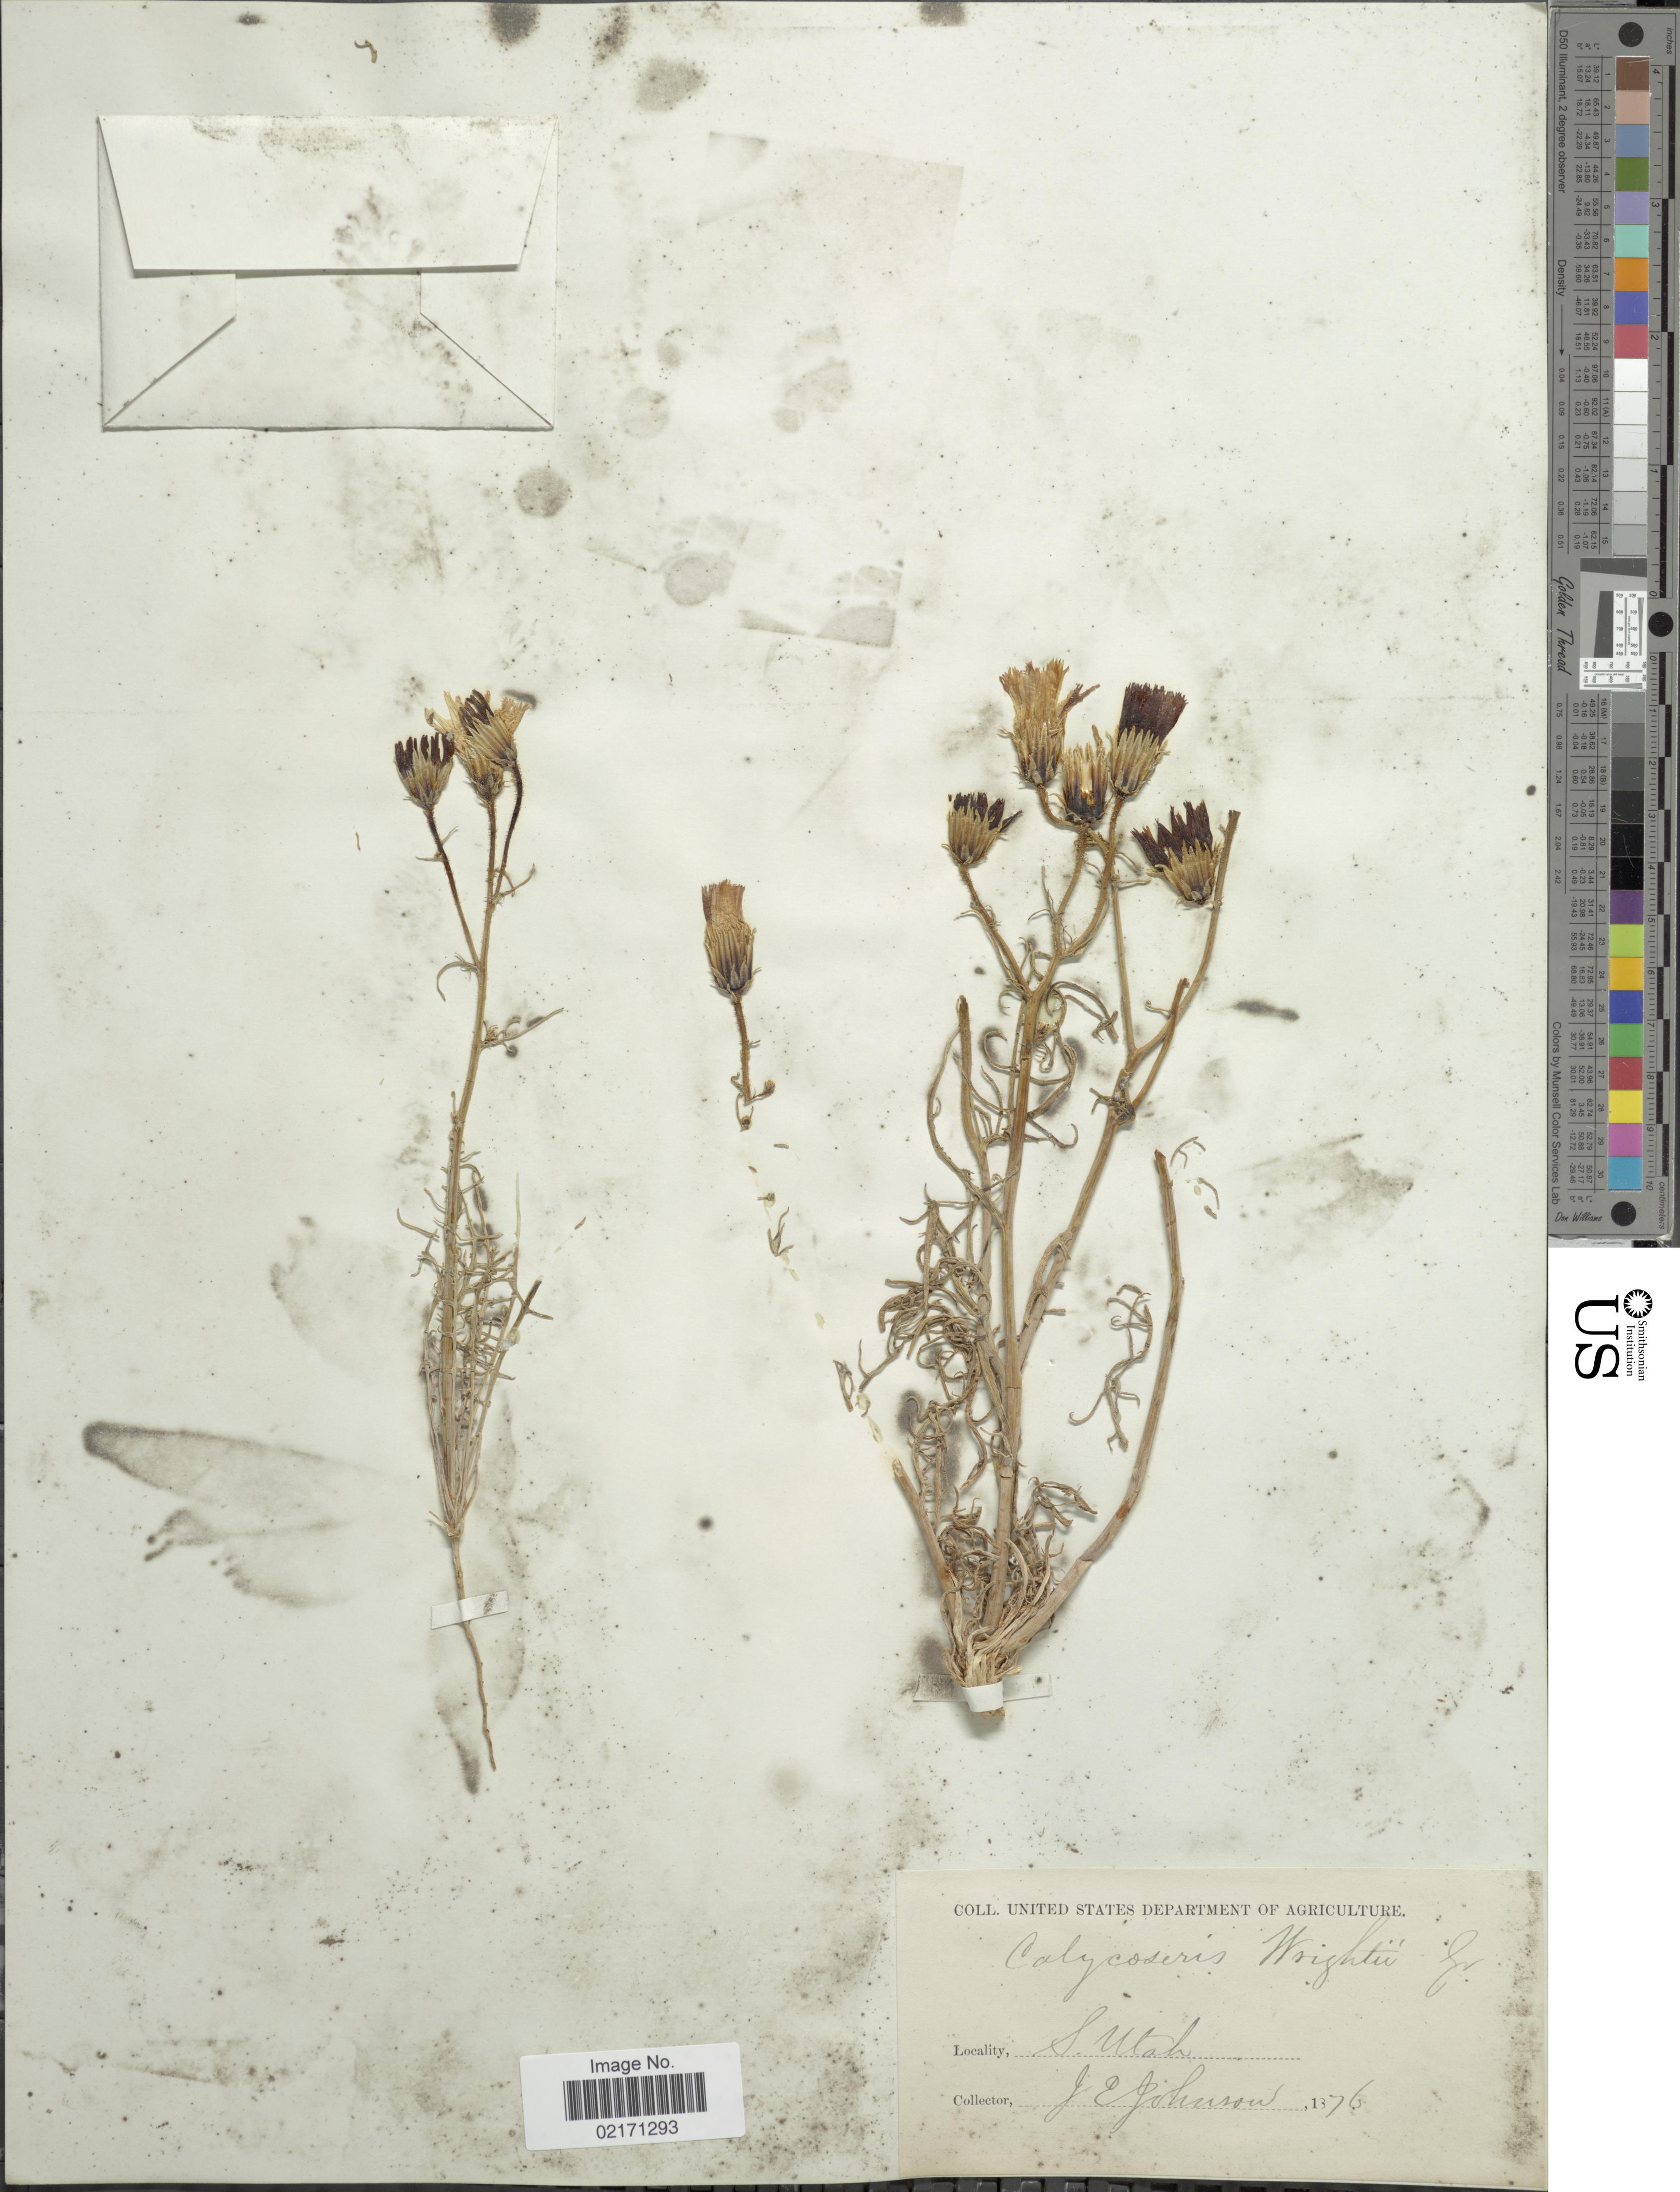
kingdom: Plantae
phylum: Tracheophyta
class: Magnoliopsida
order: Asterales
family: Asteraceae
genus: Calycoseris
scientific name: Calycoseris wrightii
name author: A. Gray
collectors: J. E. Johnson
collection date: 1876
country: United States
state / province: Utah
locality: S. Utah